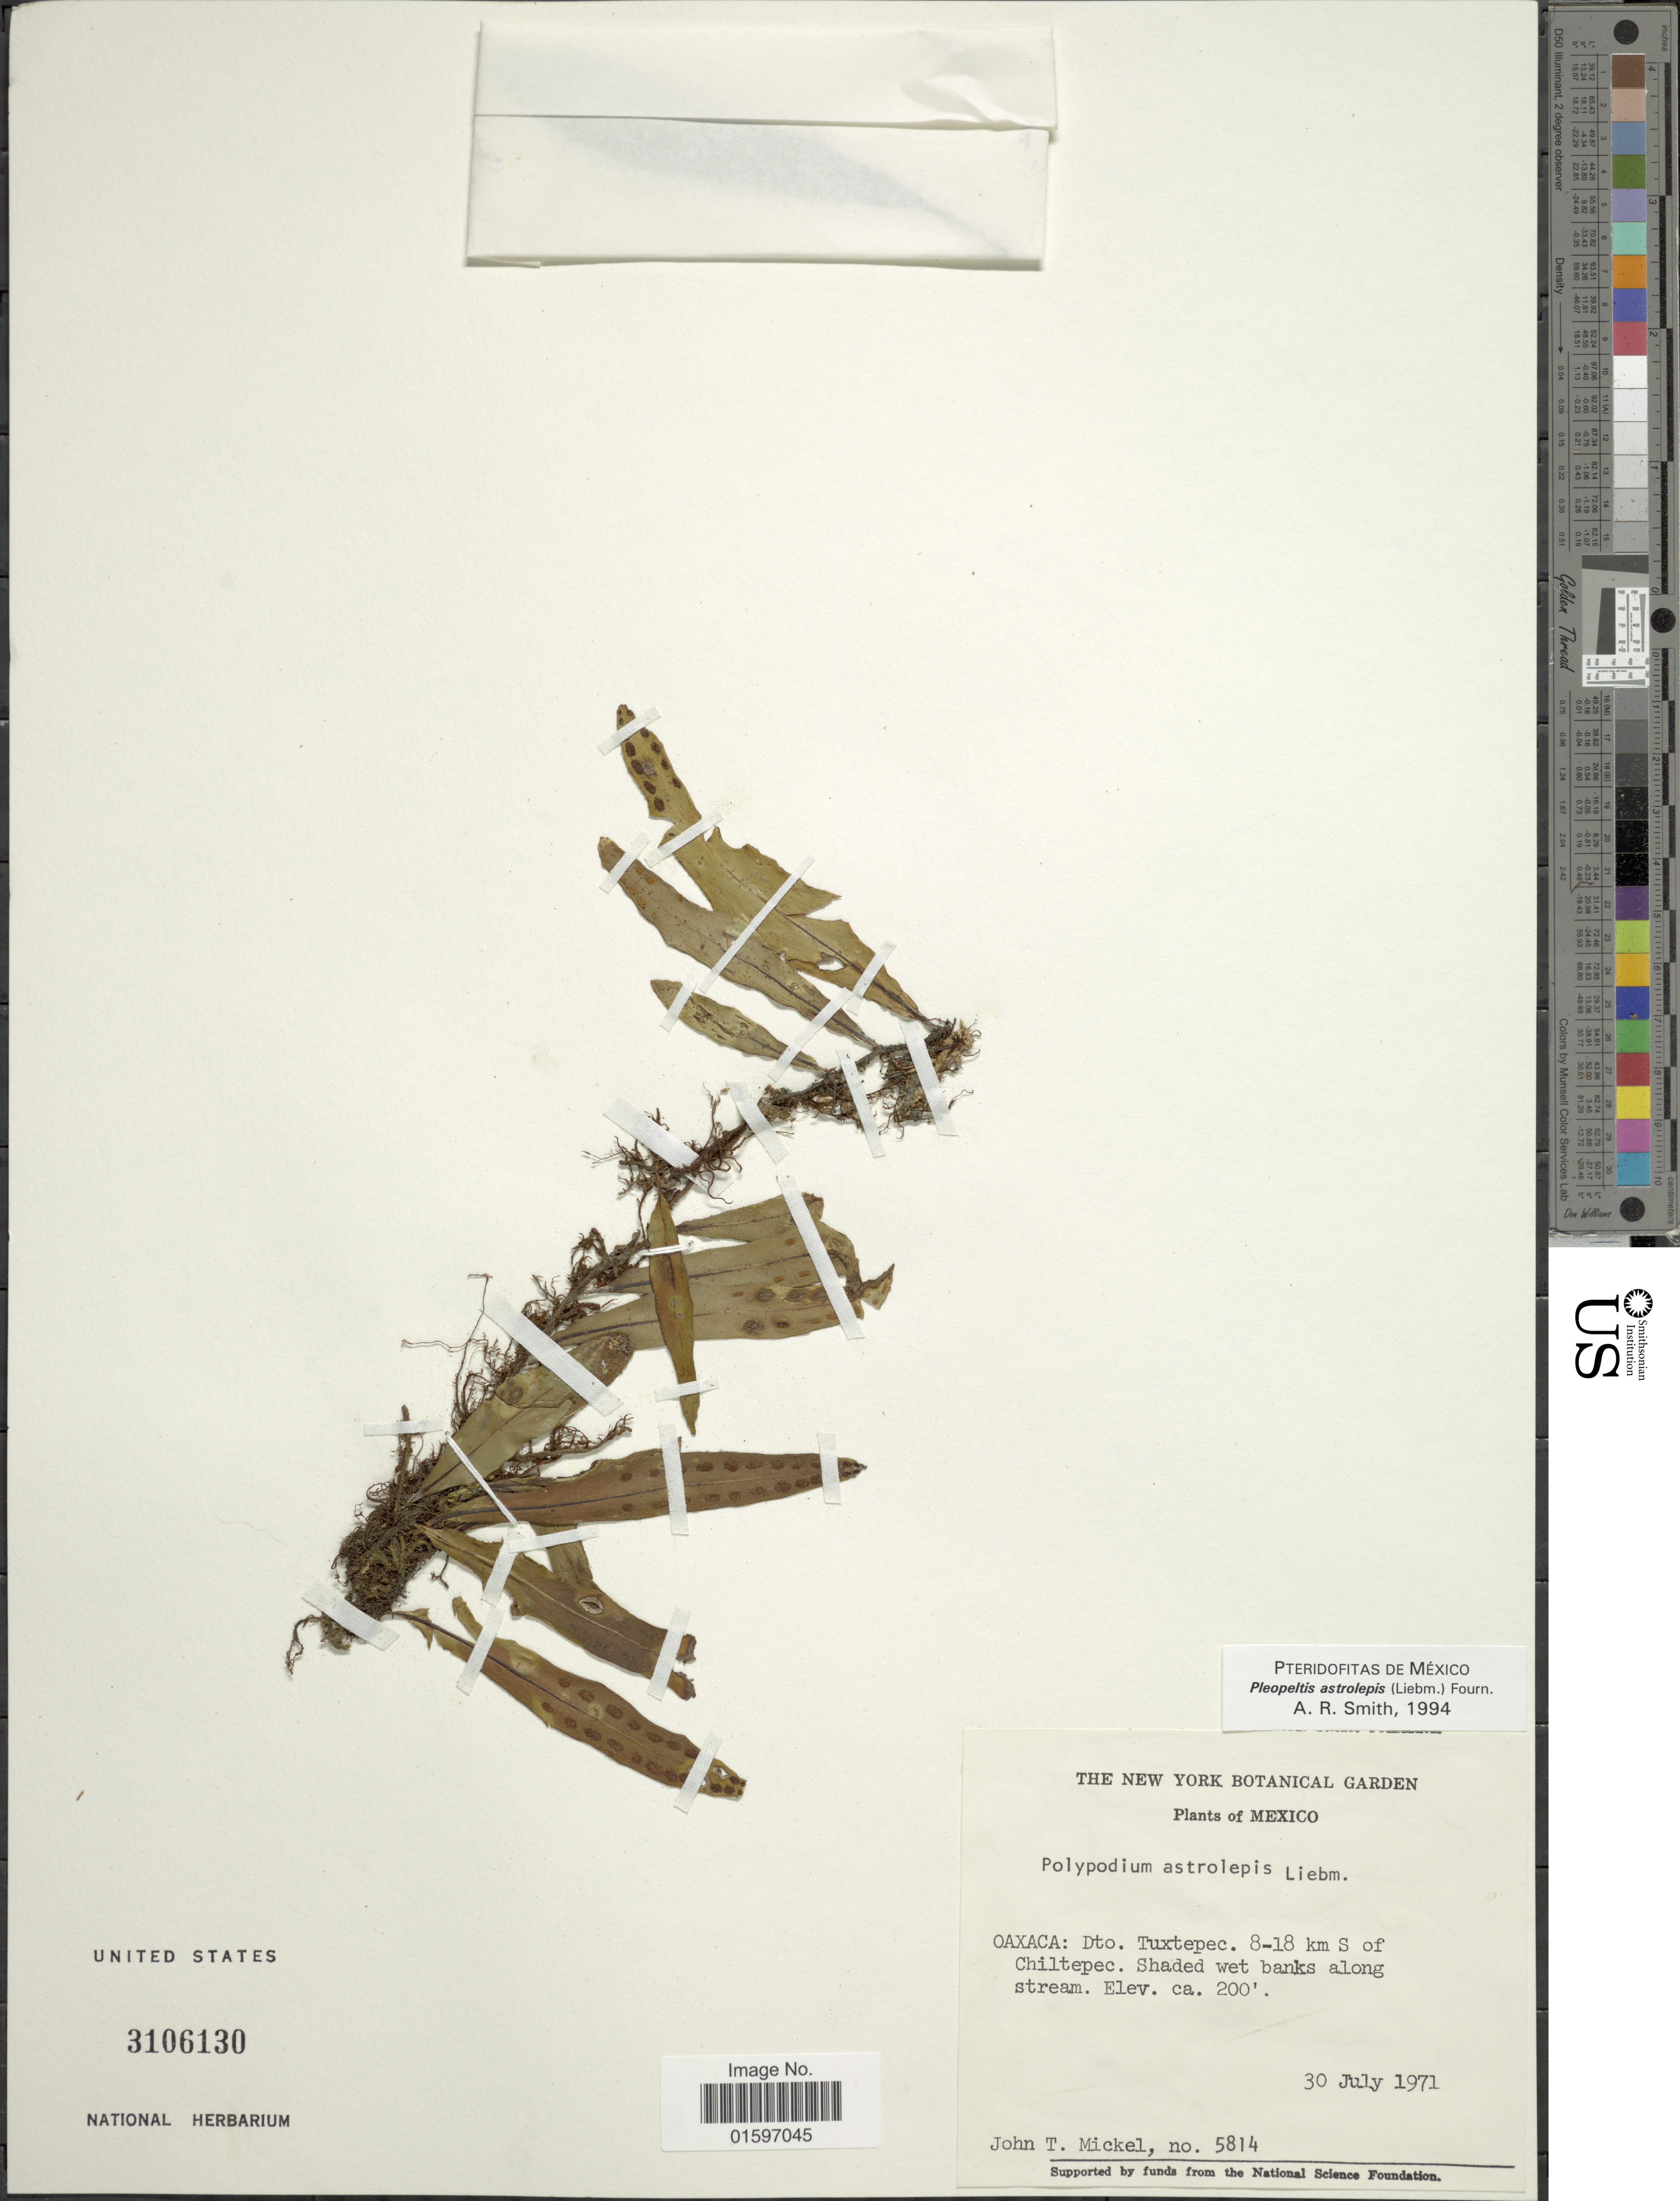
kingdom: Plantae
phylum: Tracheophyta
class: Polypodiopsida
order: Polypodiales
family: Polypodiaceae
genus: Pleopeltis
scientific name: Pleopeltis astrolepis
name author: (Liebm.) E. Fourn.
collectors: J. T. Mickel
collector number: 5814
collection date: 1971-07-30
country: Mexico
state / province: Oaxaca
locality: Oaxaca: Dto. Tuxtepec. 8-18 km S of Chiltepec.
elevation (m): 61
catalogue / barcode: US 3106130